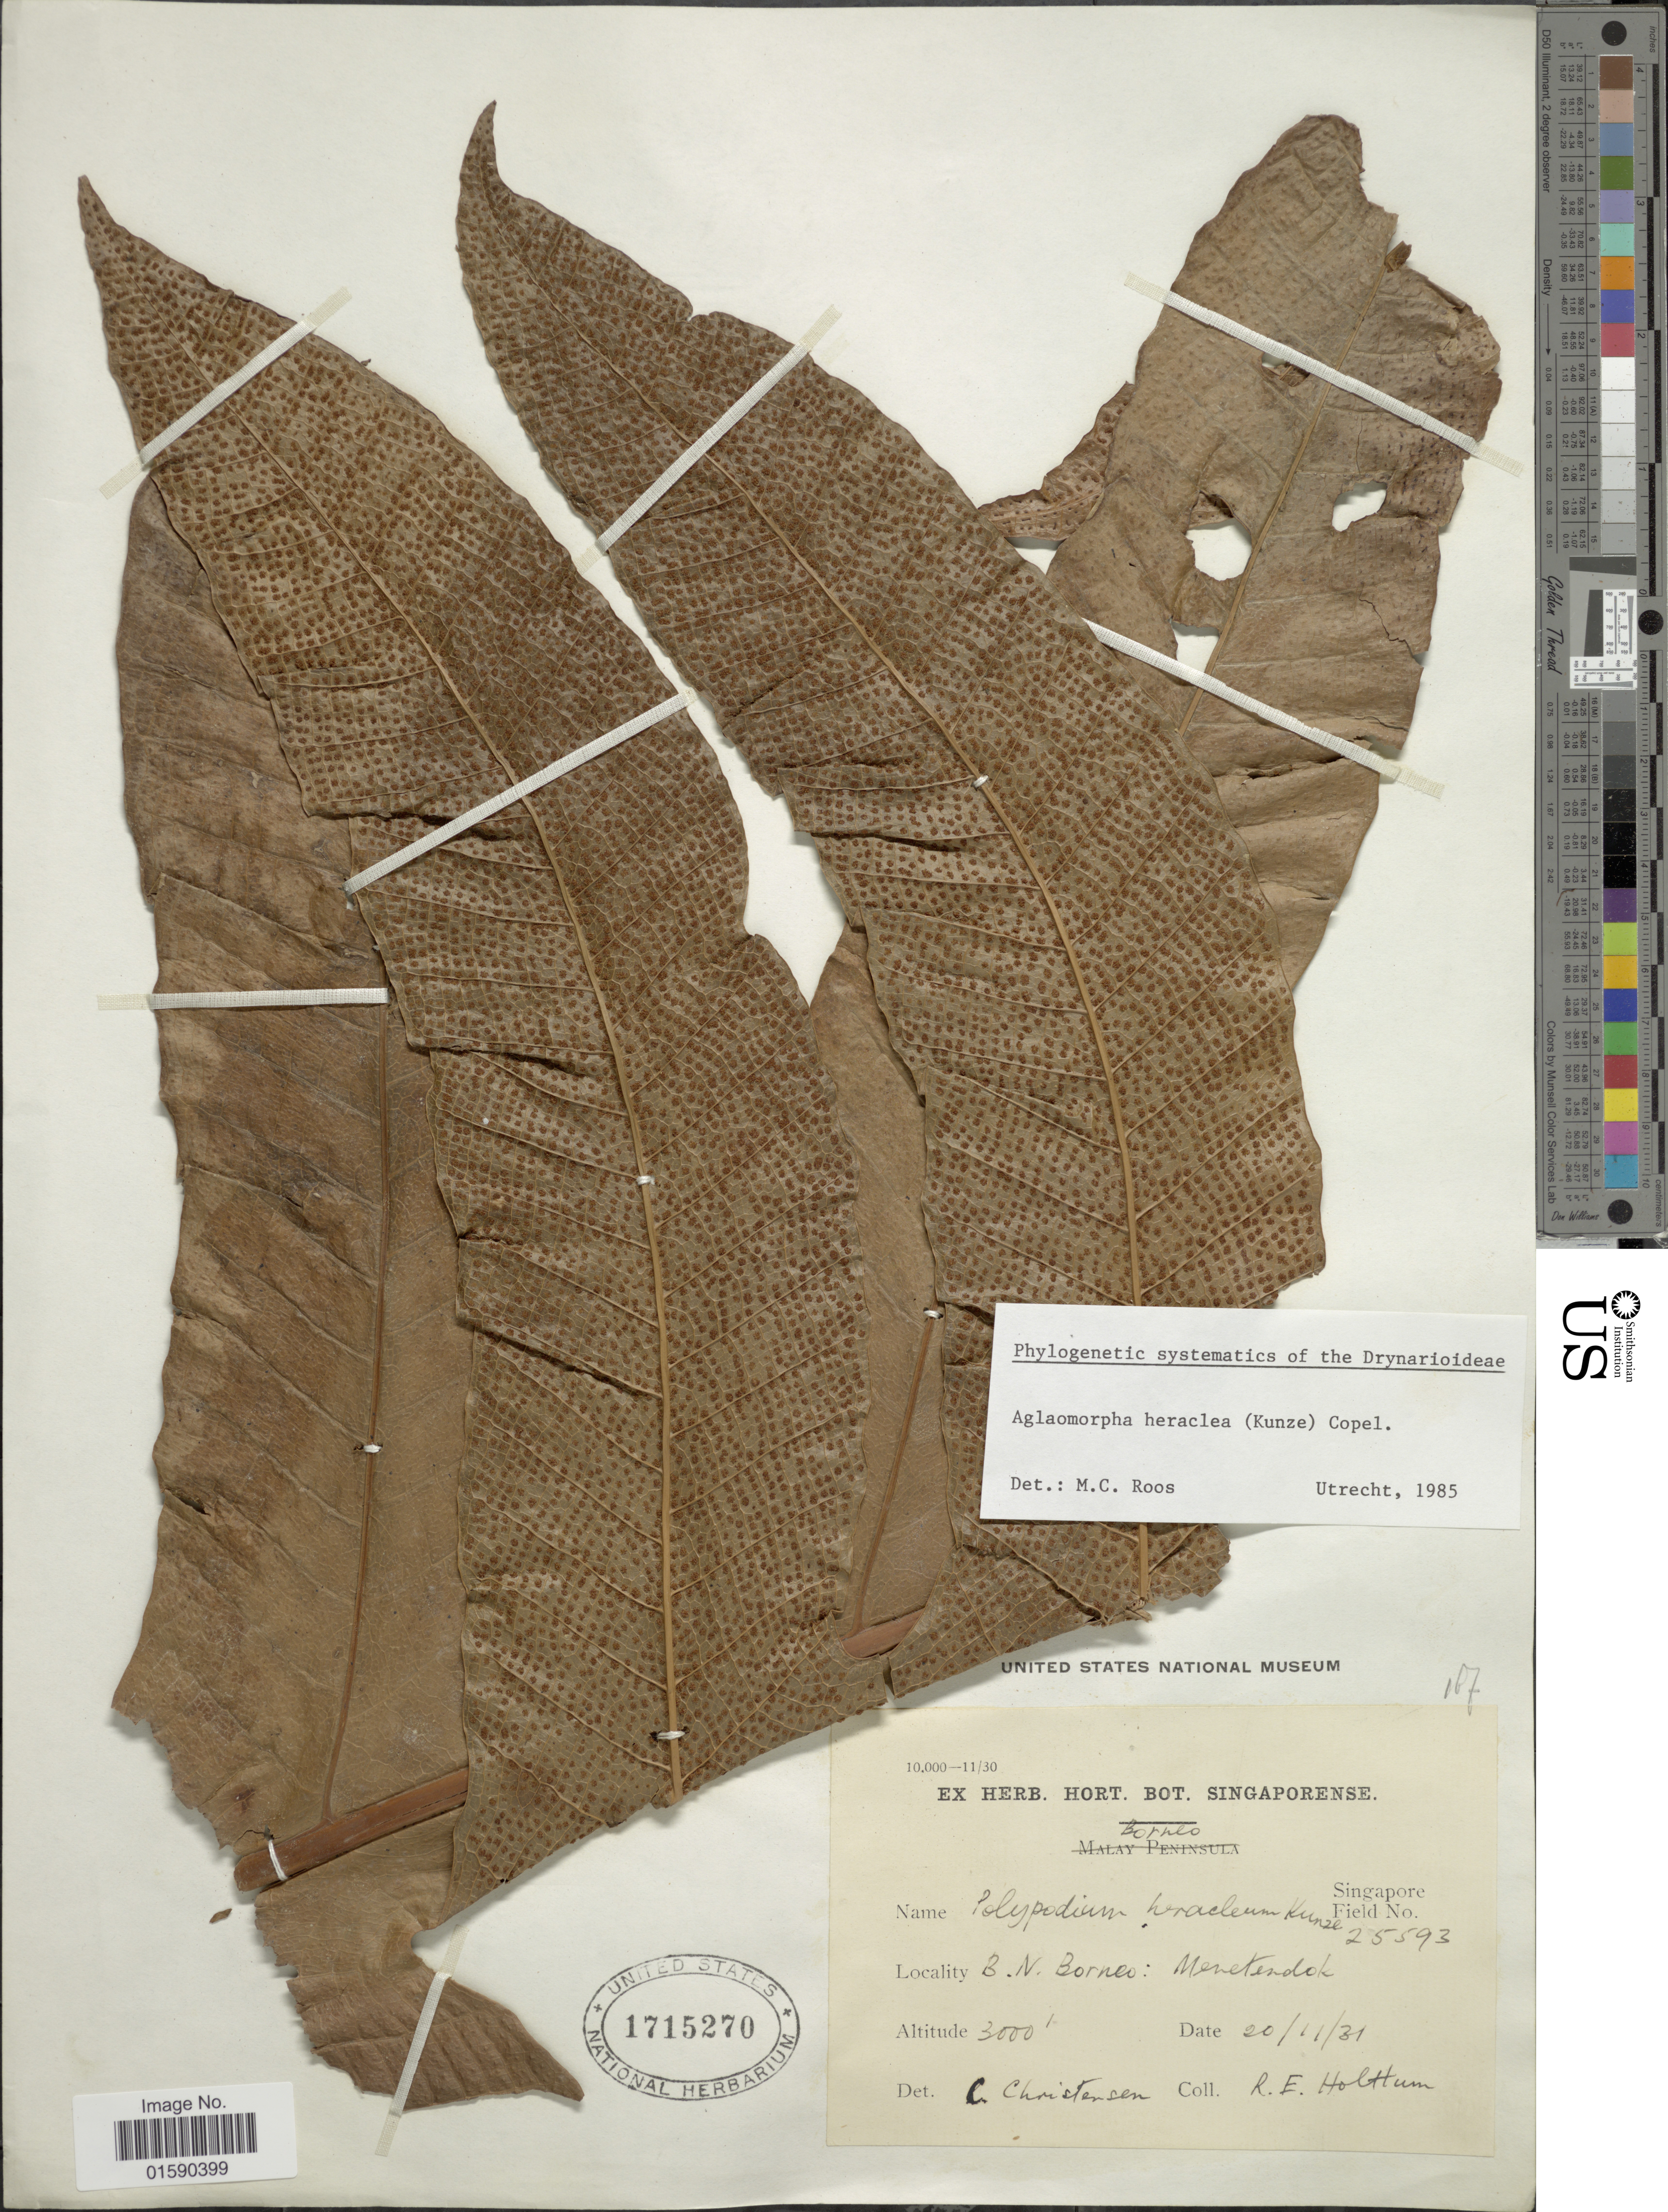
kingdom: Plantae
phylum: Tracheophyta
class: Polypodiopsida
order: Polypodiales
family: Polypodiaceae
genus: Aglaomorpha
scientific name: Aglaomorpha heraclea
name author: (Kunze) Copel.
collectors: R. E. Holttum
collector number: Singapore Field 25593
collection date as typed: Transcribed d/m/y: 20/11/31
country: Malaysia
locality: B.N. Borneo, Menetendok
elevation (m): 914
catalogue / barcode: US 1715270